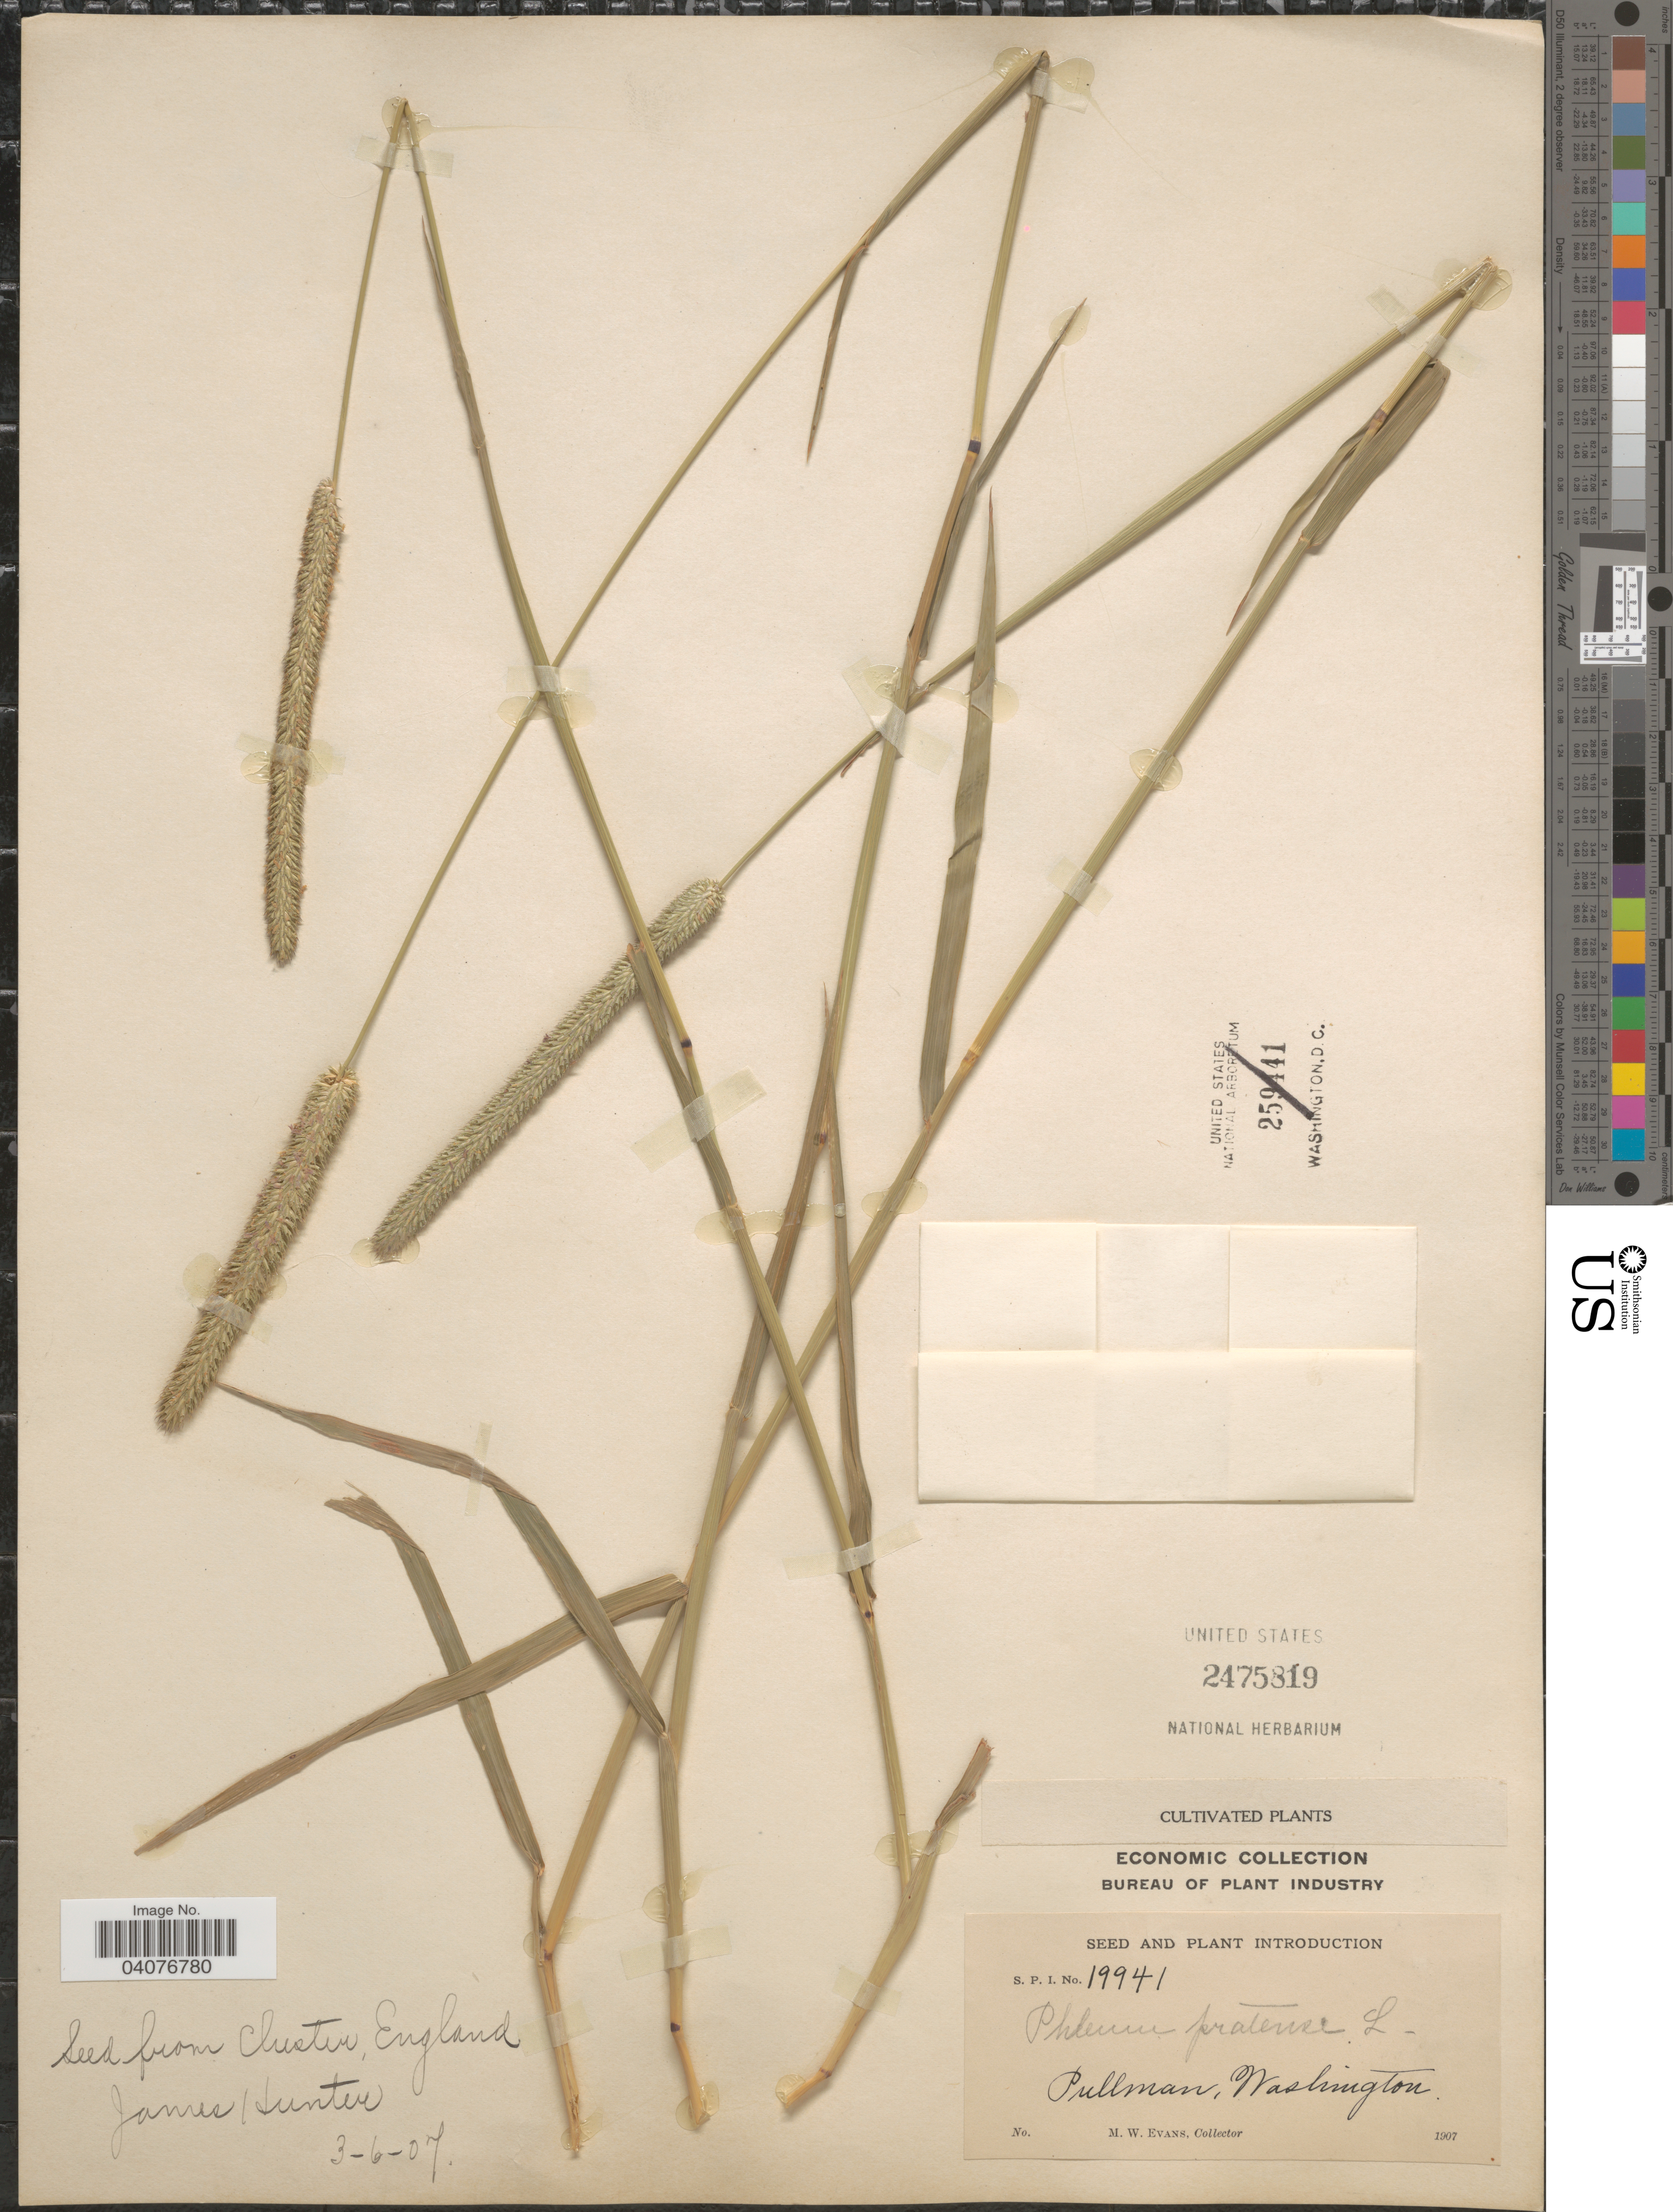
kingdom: Plantae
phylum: Tracheophyta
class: Liliopsida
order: Poales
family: Poaceae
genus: Phleum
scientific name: Phleum subulatum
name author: (Savi) Asch. & Graeb.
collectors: M. Evans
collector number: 19941?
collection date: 1907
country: United States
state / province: Washington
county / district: Whitman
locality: Pullman.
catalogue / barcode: US 2475819